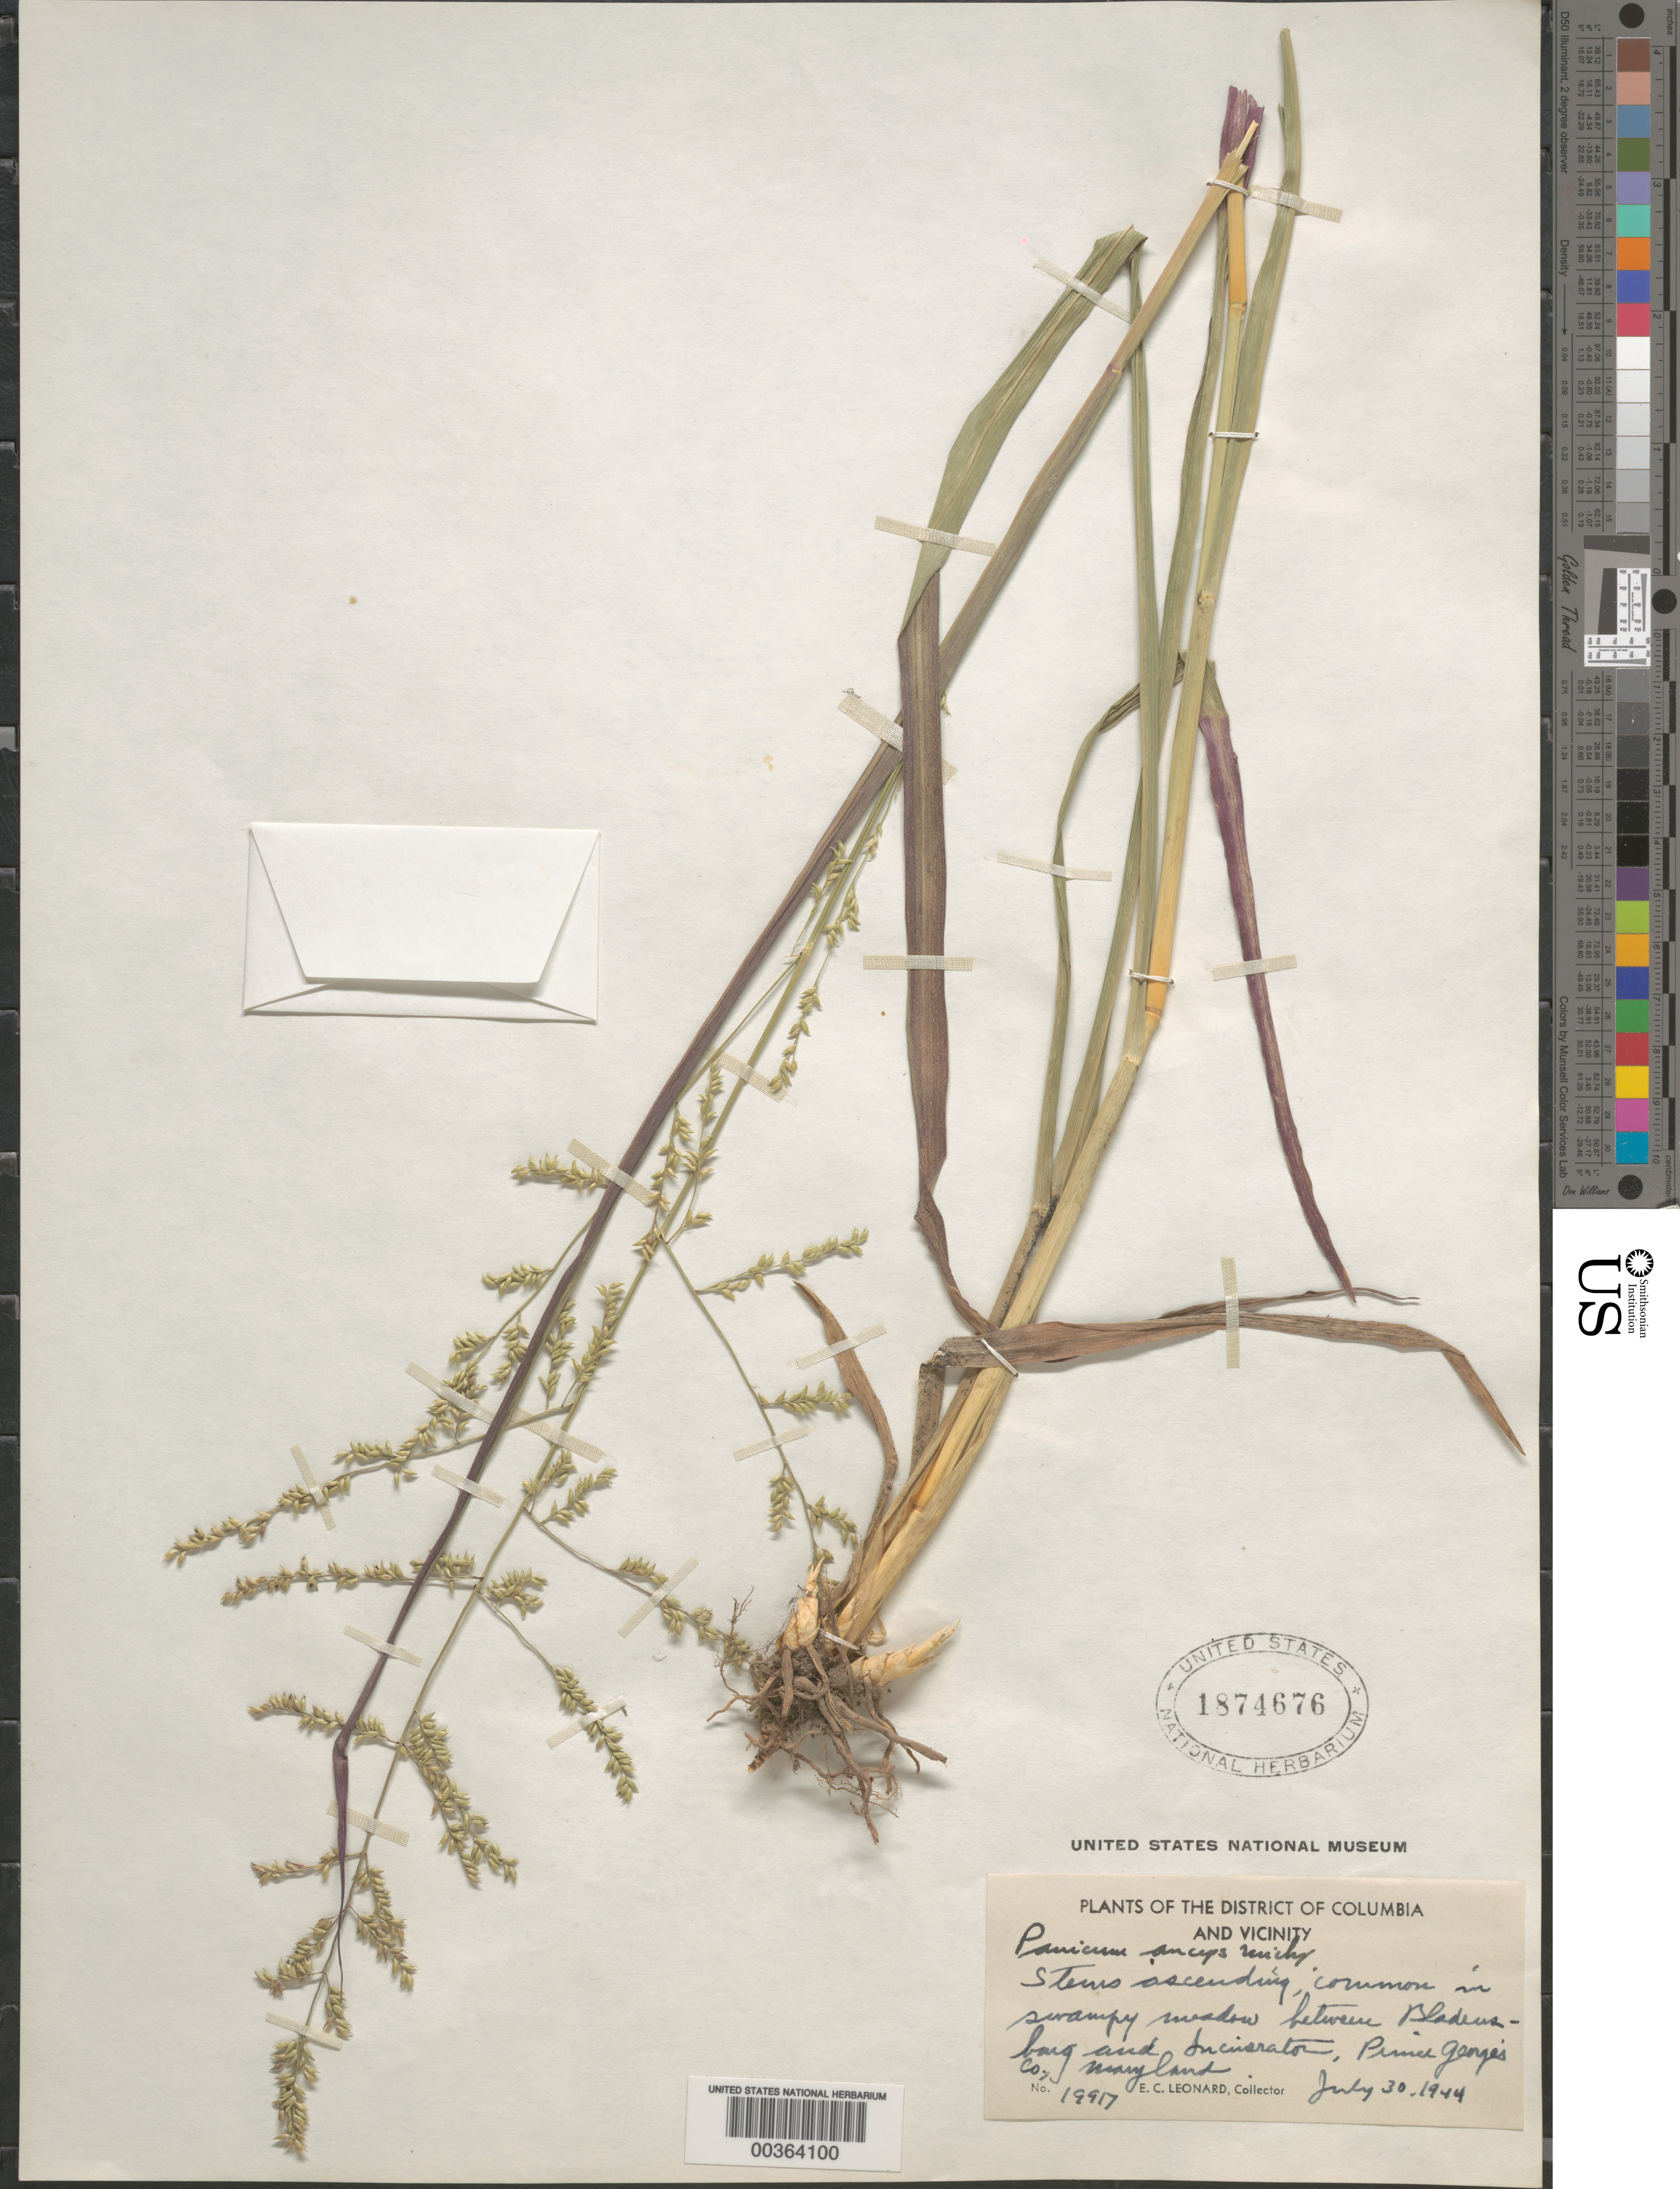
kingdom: Plantae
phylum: Tracheophyta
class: Liliopsida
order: Poales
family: Poaceae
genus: Coleataenia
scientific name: Coleataenia anceps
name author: (Michx.) Soreng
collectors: E. C. Leonard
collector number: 19917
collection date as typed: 30 Jul 1944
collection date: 1944-07-30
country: United States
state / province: Maryland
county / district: Prince George's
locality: Between Bladensburg and Incinerator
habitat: In swampy meadow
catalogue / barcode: US 1874676